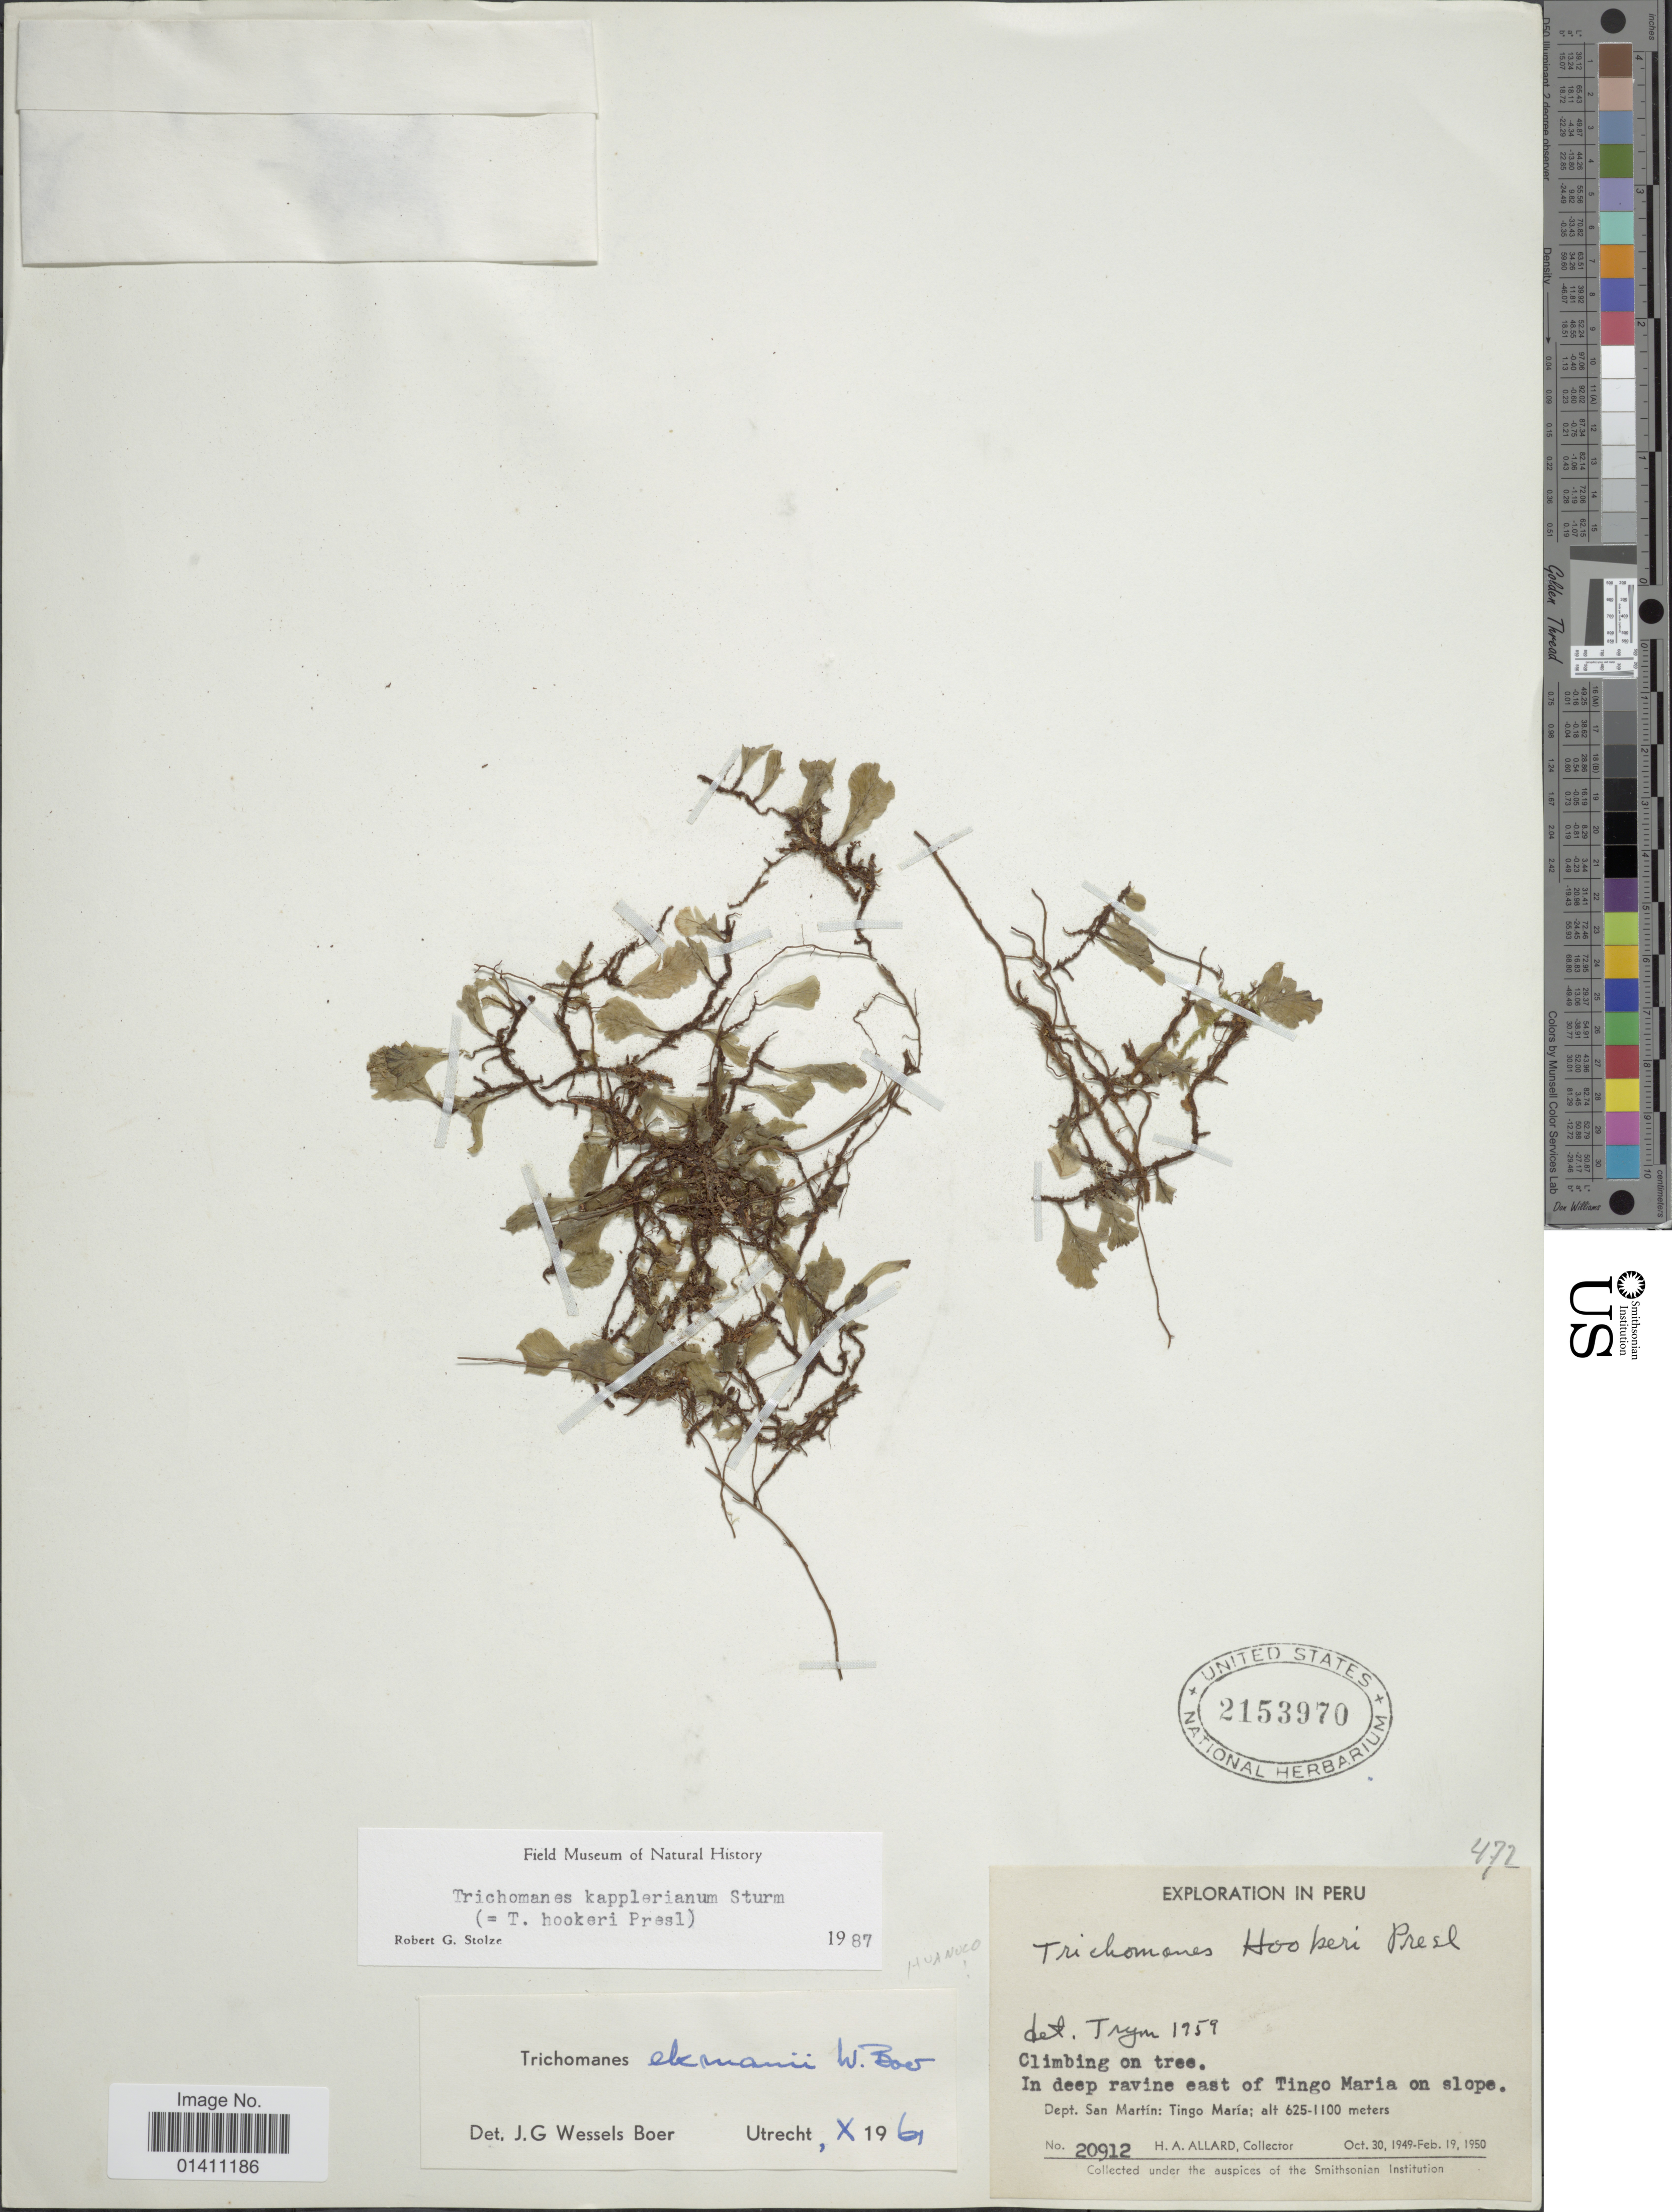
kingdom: Plantae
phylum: Tracheophyta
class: Polypodiopsida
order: Hymenophyllales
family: Hymenophyllaceae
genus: Didymoglossum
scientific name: Didymoglossum ekmanii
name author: (Wess. Boer) Ebihara & Dubuisson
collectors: H. A. Allard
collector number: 20912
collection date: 1949-10-30/1950-02-19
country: Peru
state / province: Huánuco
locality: In ravine east of Tingo María on slope, Dept. San Martín.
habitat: in deep ravine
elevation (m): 625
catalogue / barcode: US 2153970